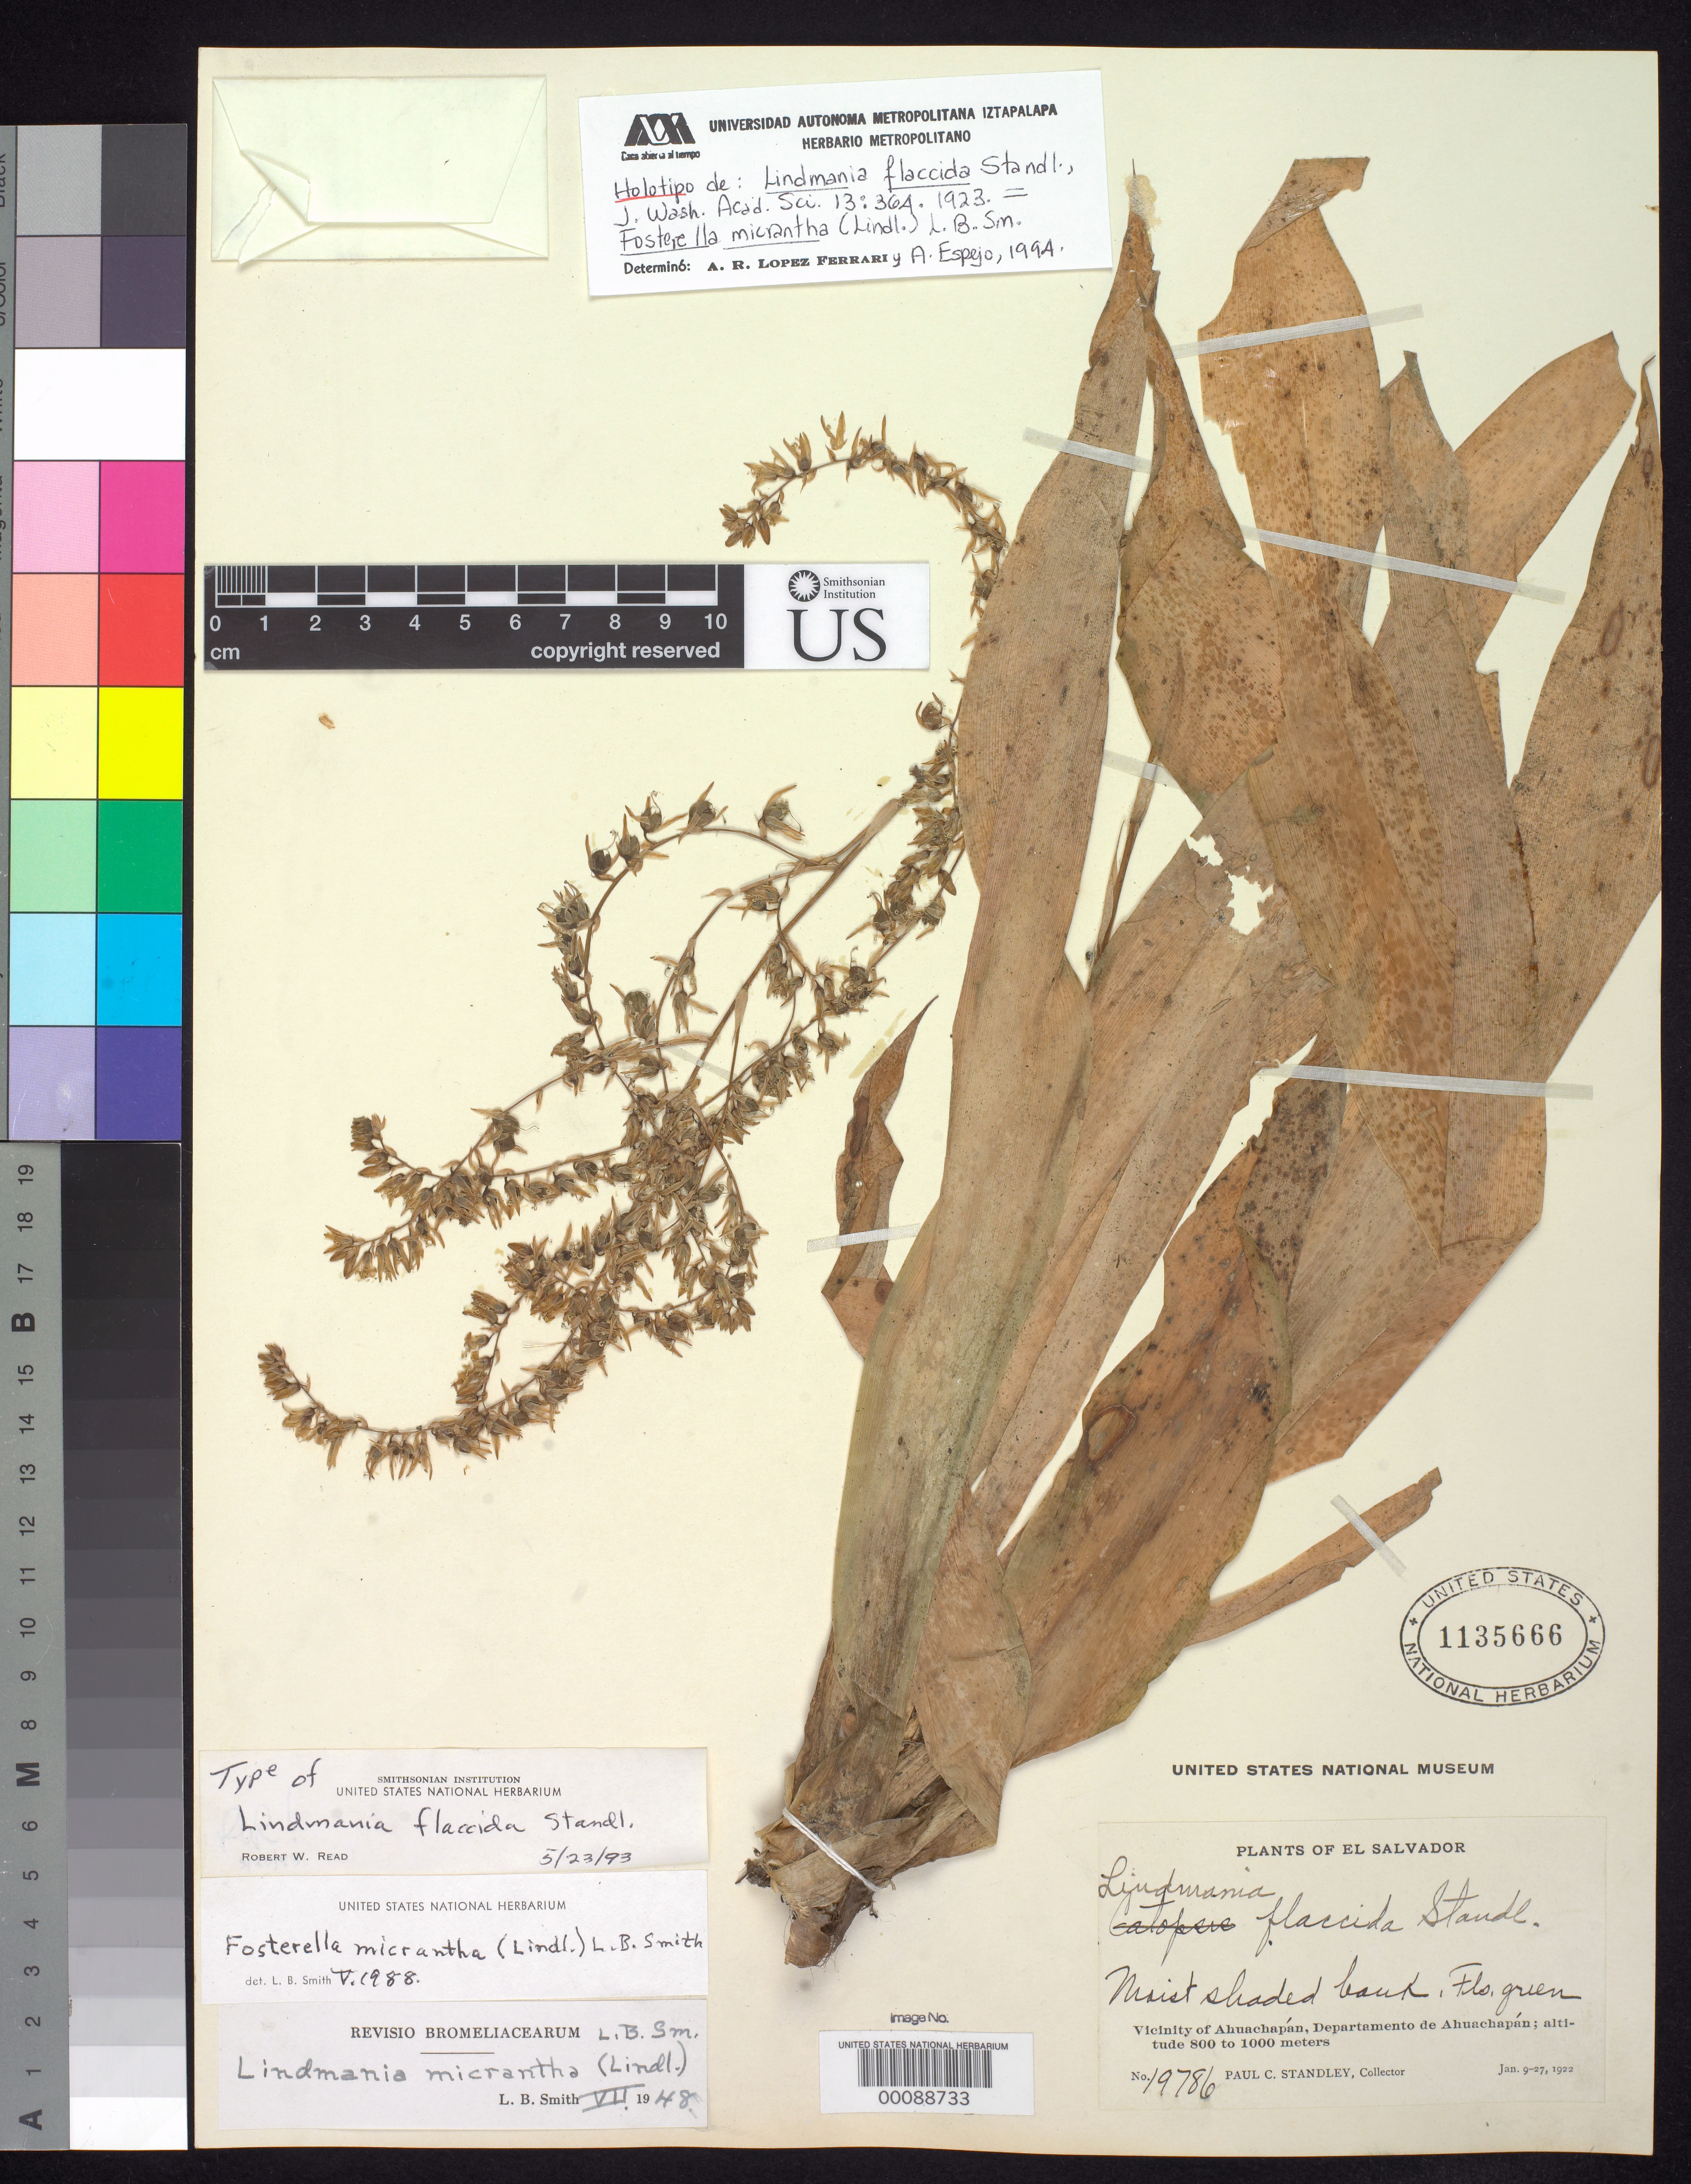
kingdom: Plantae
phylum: Tracheophyta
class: Liliopsida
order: Poales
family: Bromeliaceae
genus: Lindmania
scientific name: Lindmania flaccida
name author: Standl.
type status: Holotype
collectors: P. C. Standley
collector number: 19786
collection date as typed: Jan 1922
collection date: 1922-01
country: El Salvador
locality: Mountains near Ahuachapan.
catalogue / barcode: US 1135666